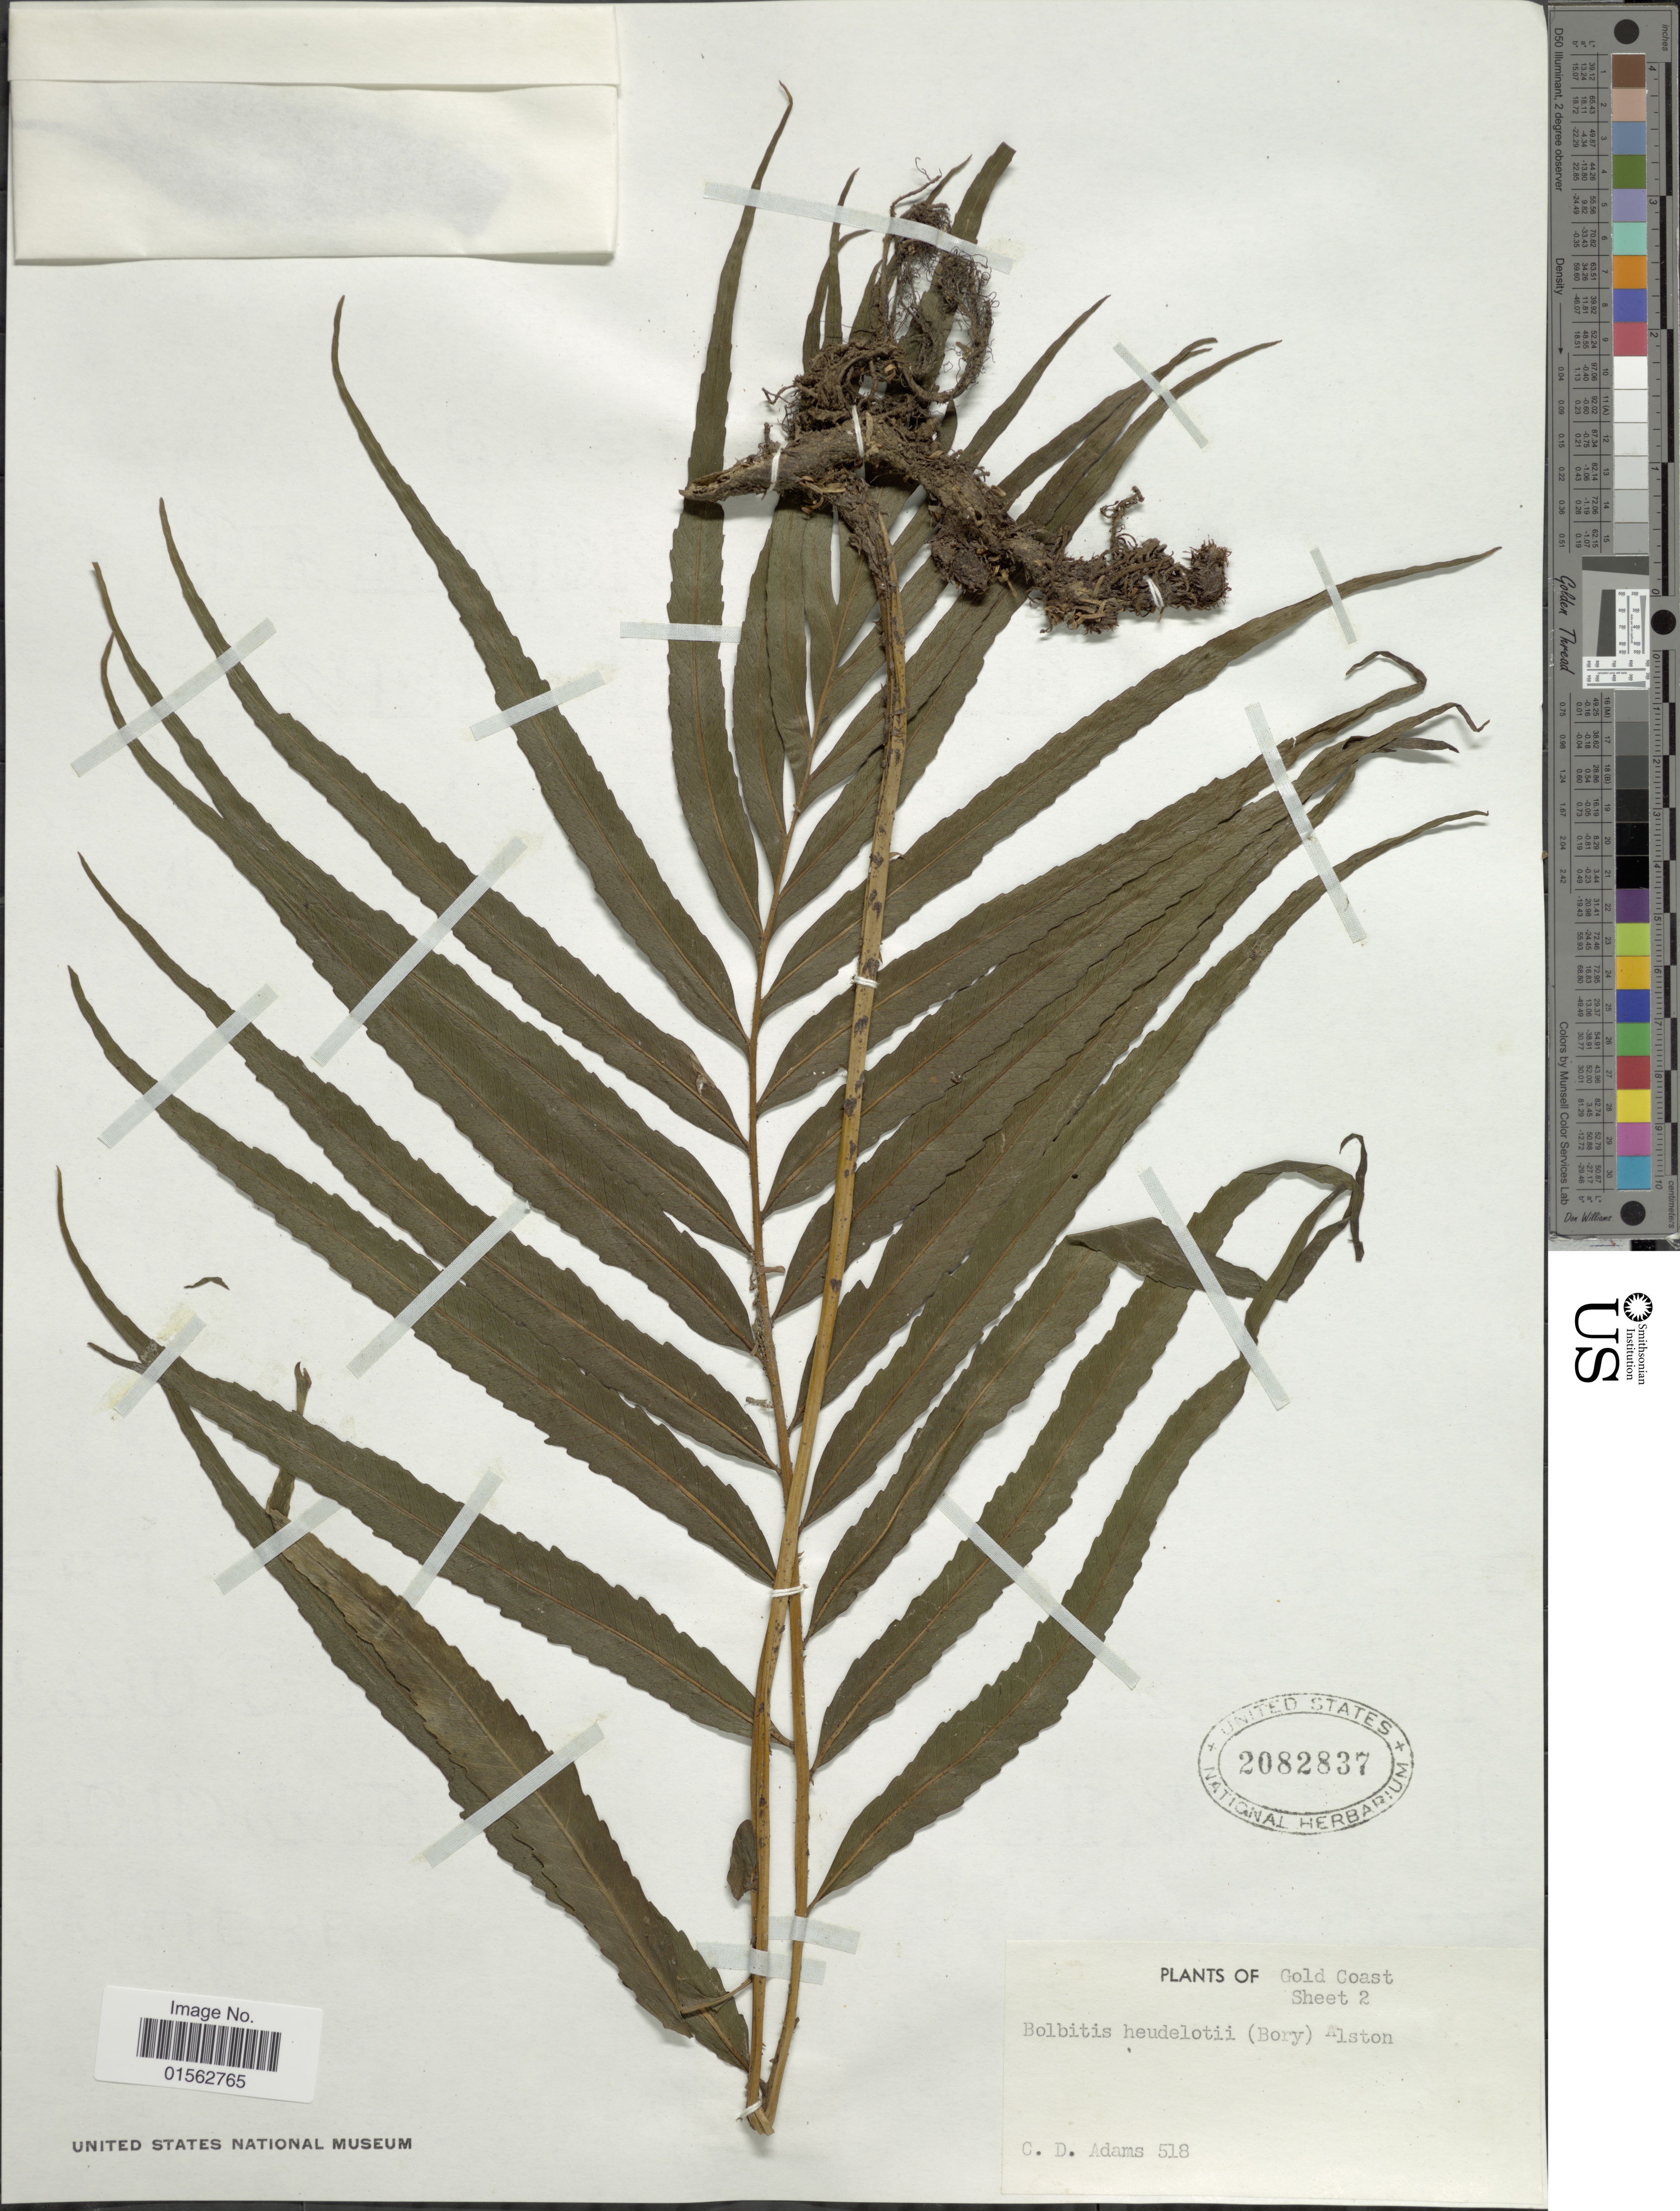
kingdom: Plantae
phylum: Tracheophyta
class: Polypodiopsida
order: Polypodiales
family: Dryopteridaceae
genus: Bolbitis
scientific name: Bolbitis heudelotii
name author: (Bory ex Fée) Alston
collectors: C. D. Adams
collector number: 518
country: Ghana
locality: Gold Coast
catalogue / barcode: US 2082837